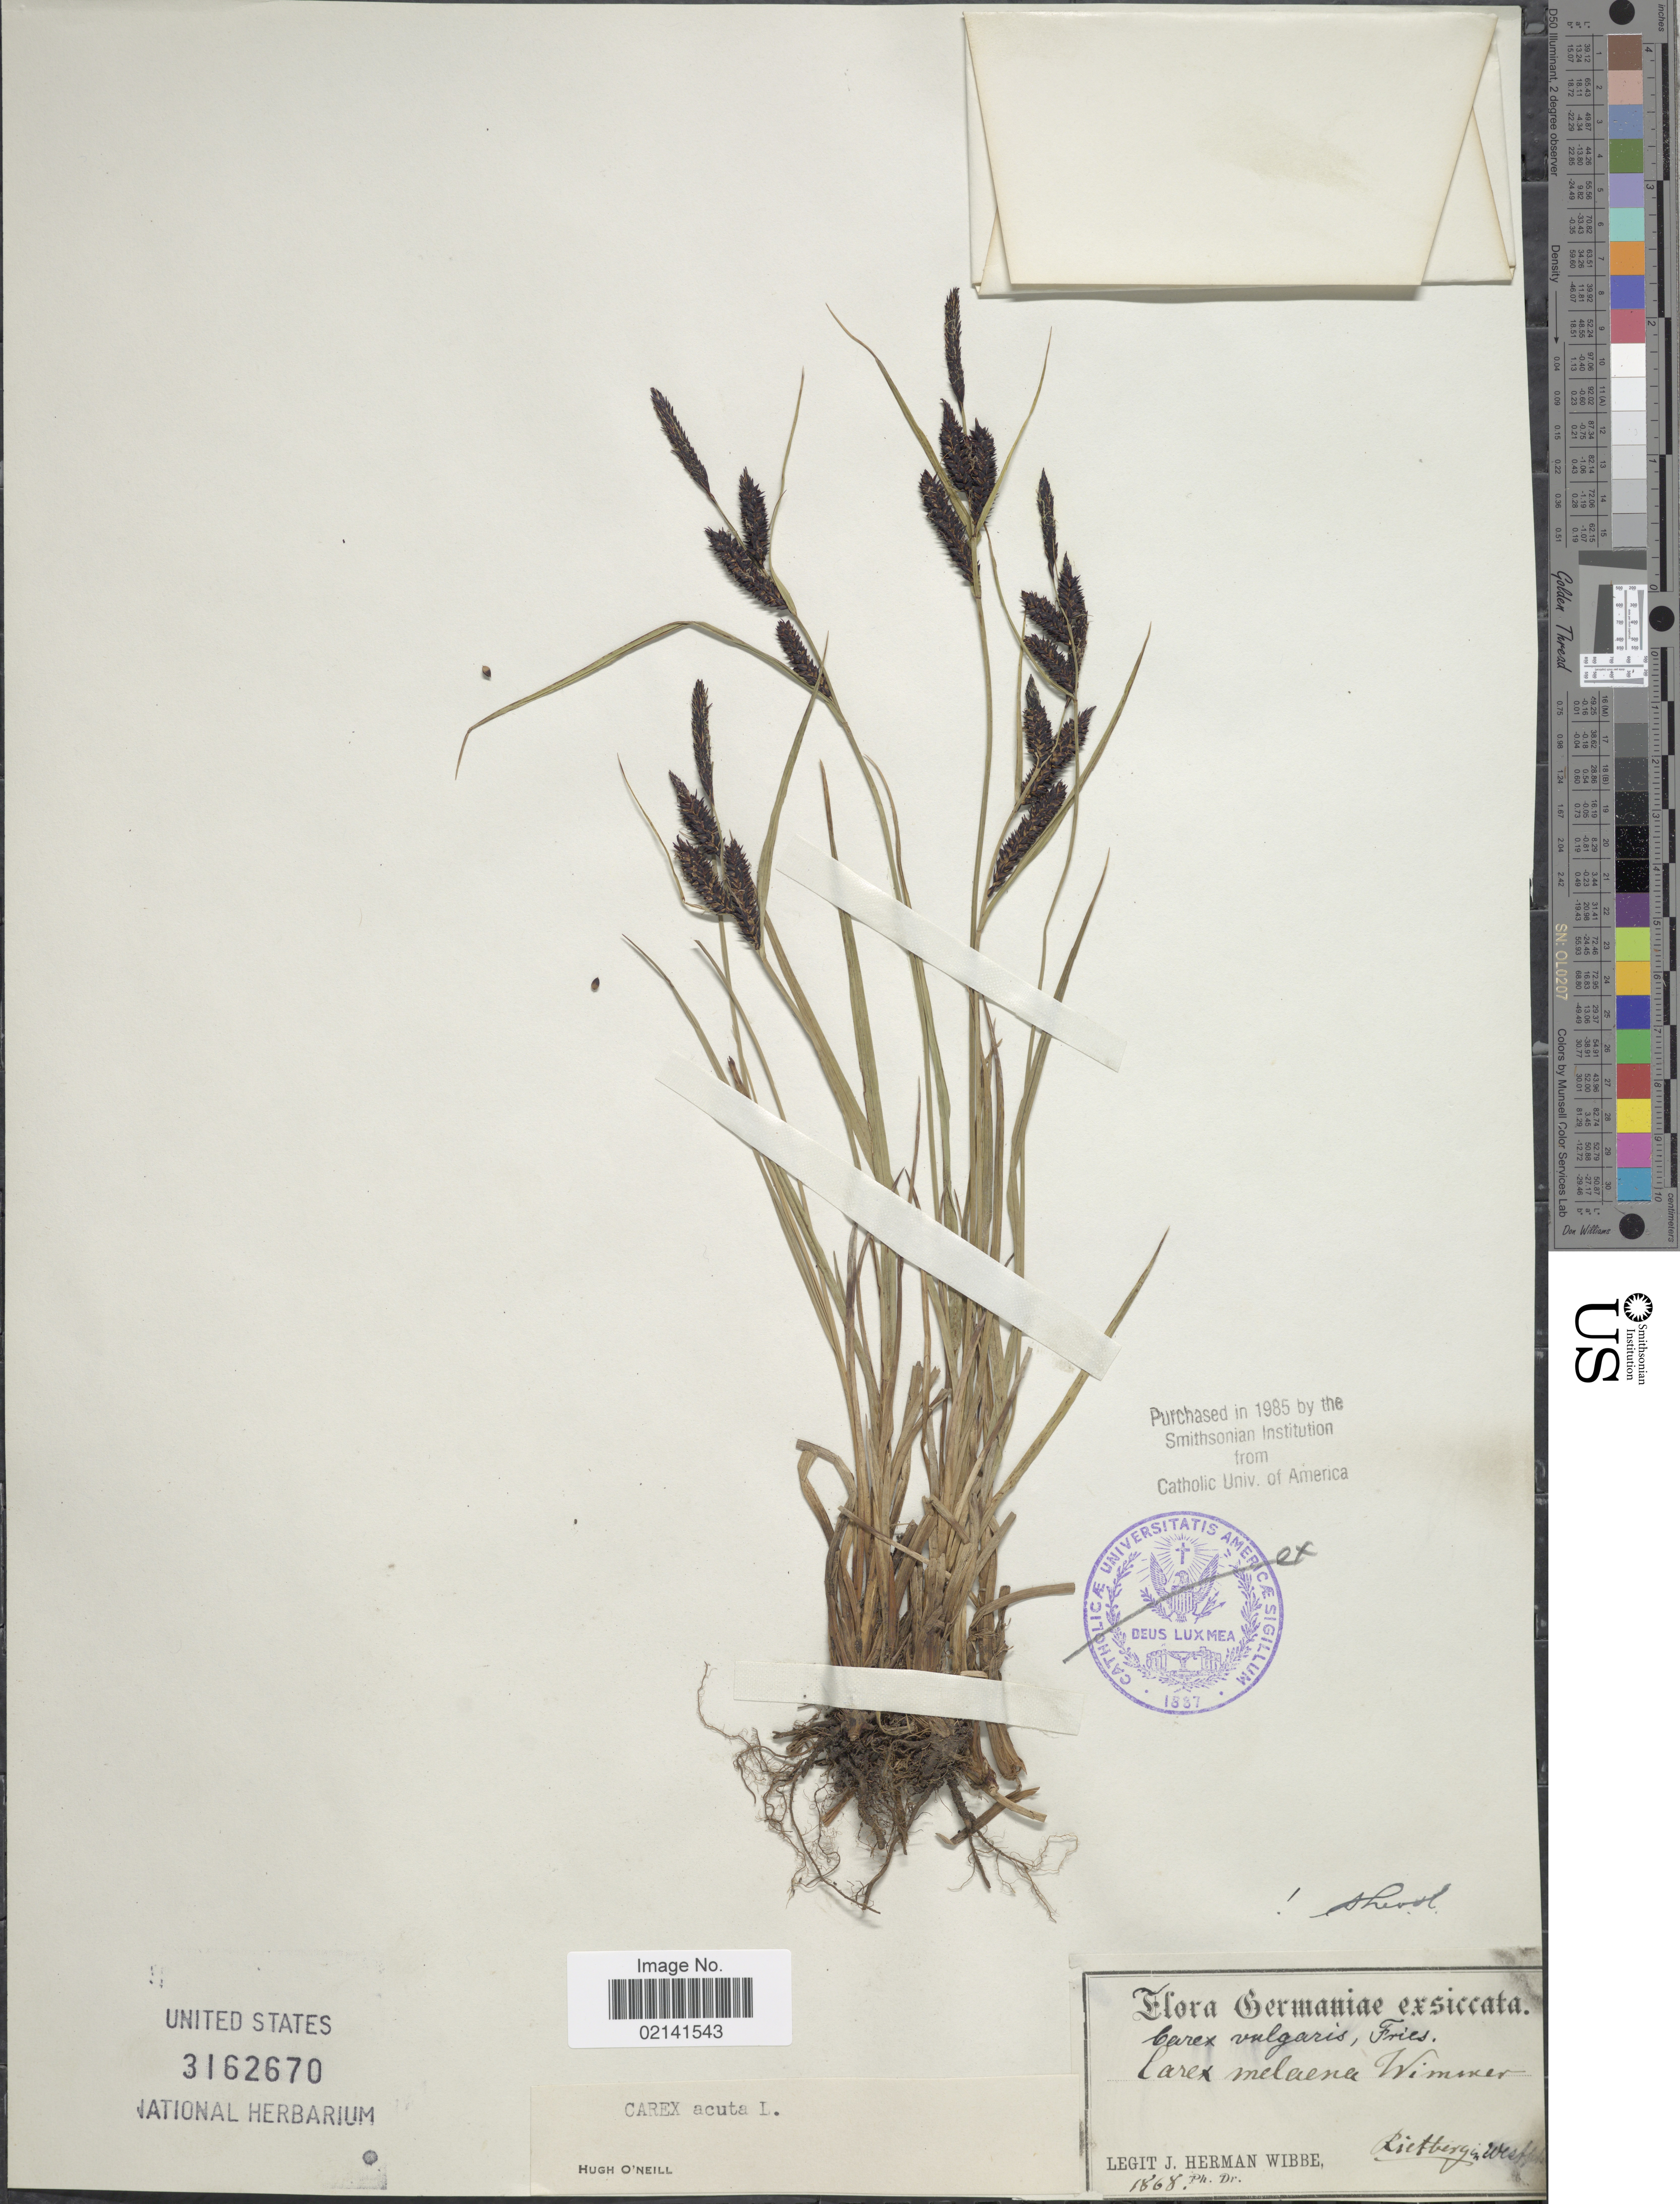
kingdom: Plantae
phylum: Tracheophyta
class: Liliopsida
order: Poales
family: Cyperaceae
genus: Carex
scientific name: Carex acuta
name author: L.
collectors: J. Wibbe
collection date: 1868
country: Germany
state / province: Nordrhein-Westfalen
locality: Germaniae. Rietberg in Westphalia.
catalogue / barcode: US 3162670